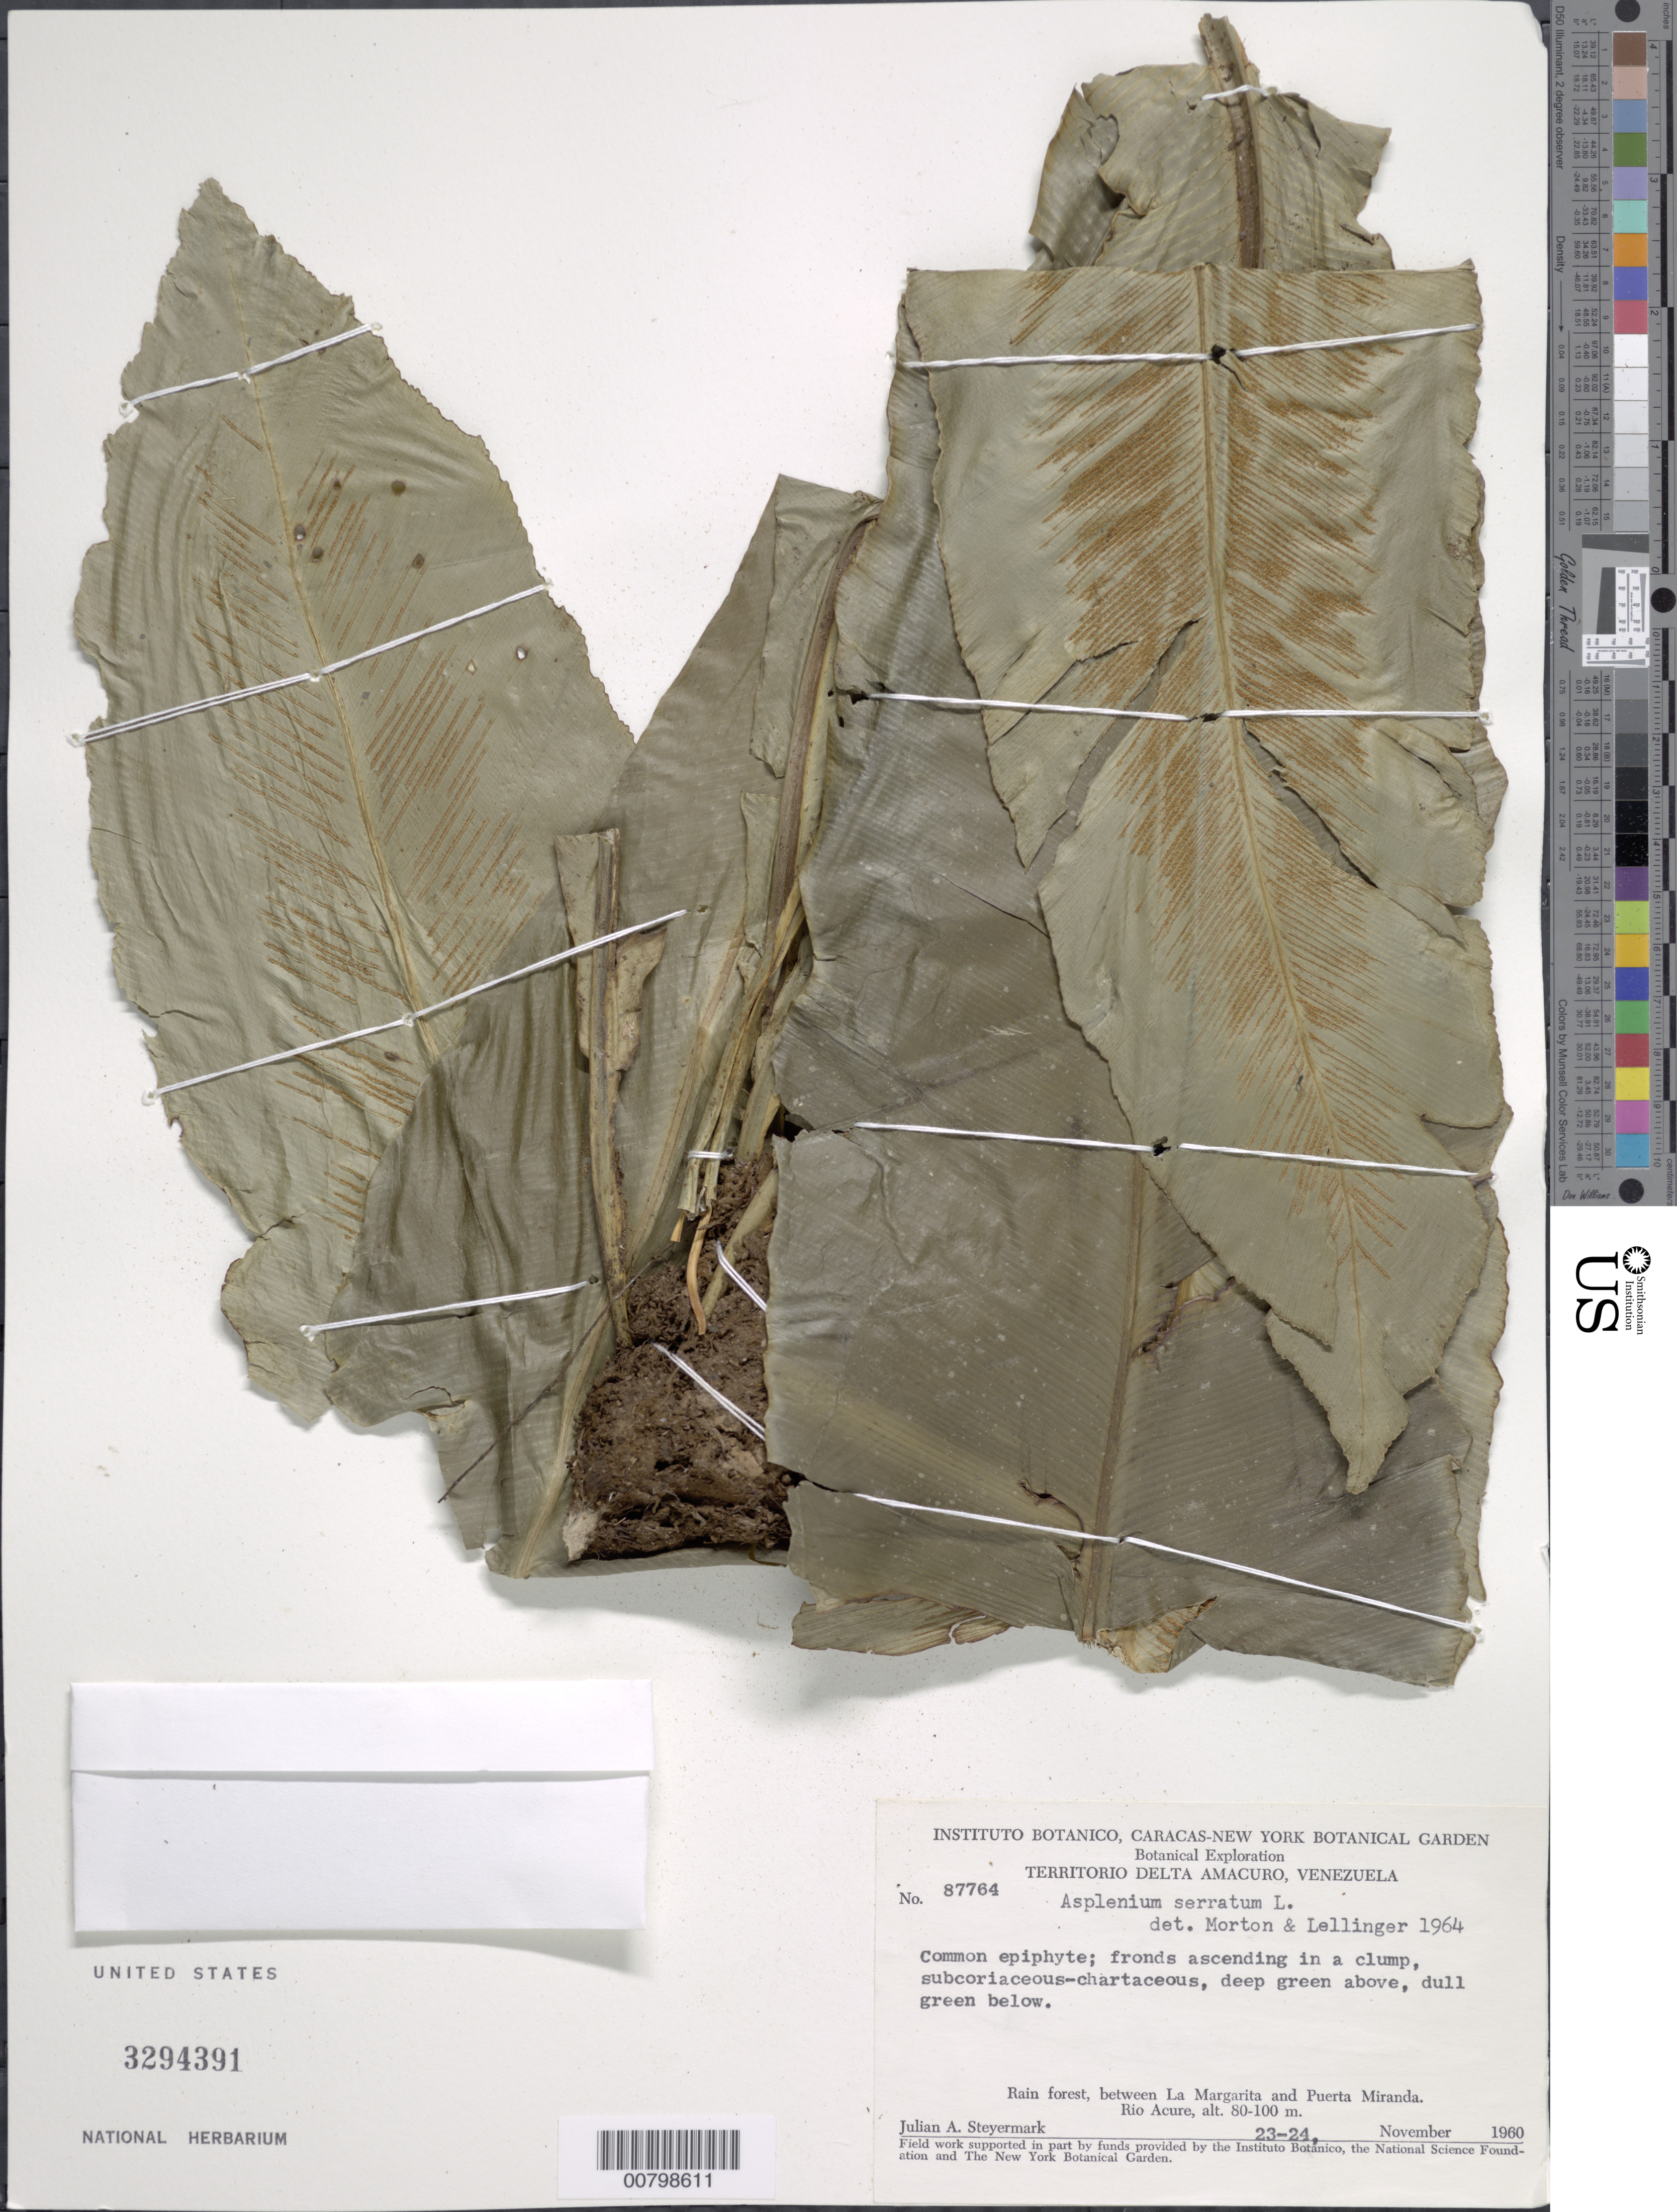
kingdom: Plantae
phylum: Tracheophyta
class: Polypodiopsida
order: Polypodiales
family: Aspleniaceae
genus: Asplenium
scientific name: Asplenium serratum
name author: L.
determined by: Morton, C. V.; Lellinger, D. B.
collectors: J. Steyermark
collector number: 87764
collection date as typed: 23-Nov-60 to 24-Nov-60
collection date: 1960-11-23/1960-11-24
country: Venezuela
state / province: Delta Amacuro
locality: Río Acure, between La Margarita and Puerto Miranda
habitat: Rain forest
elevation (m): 80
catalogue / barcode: US 3294391